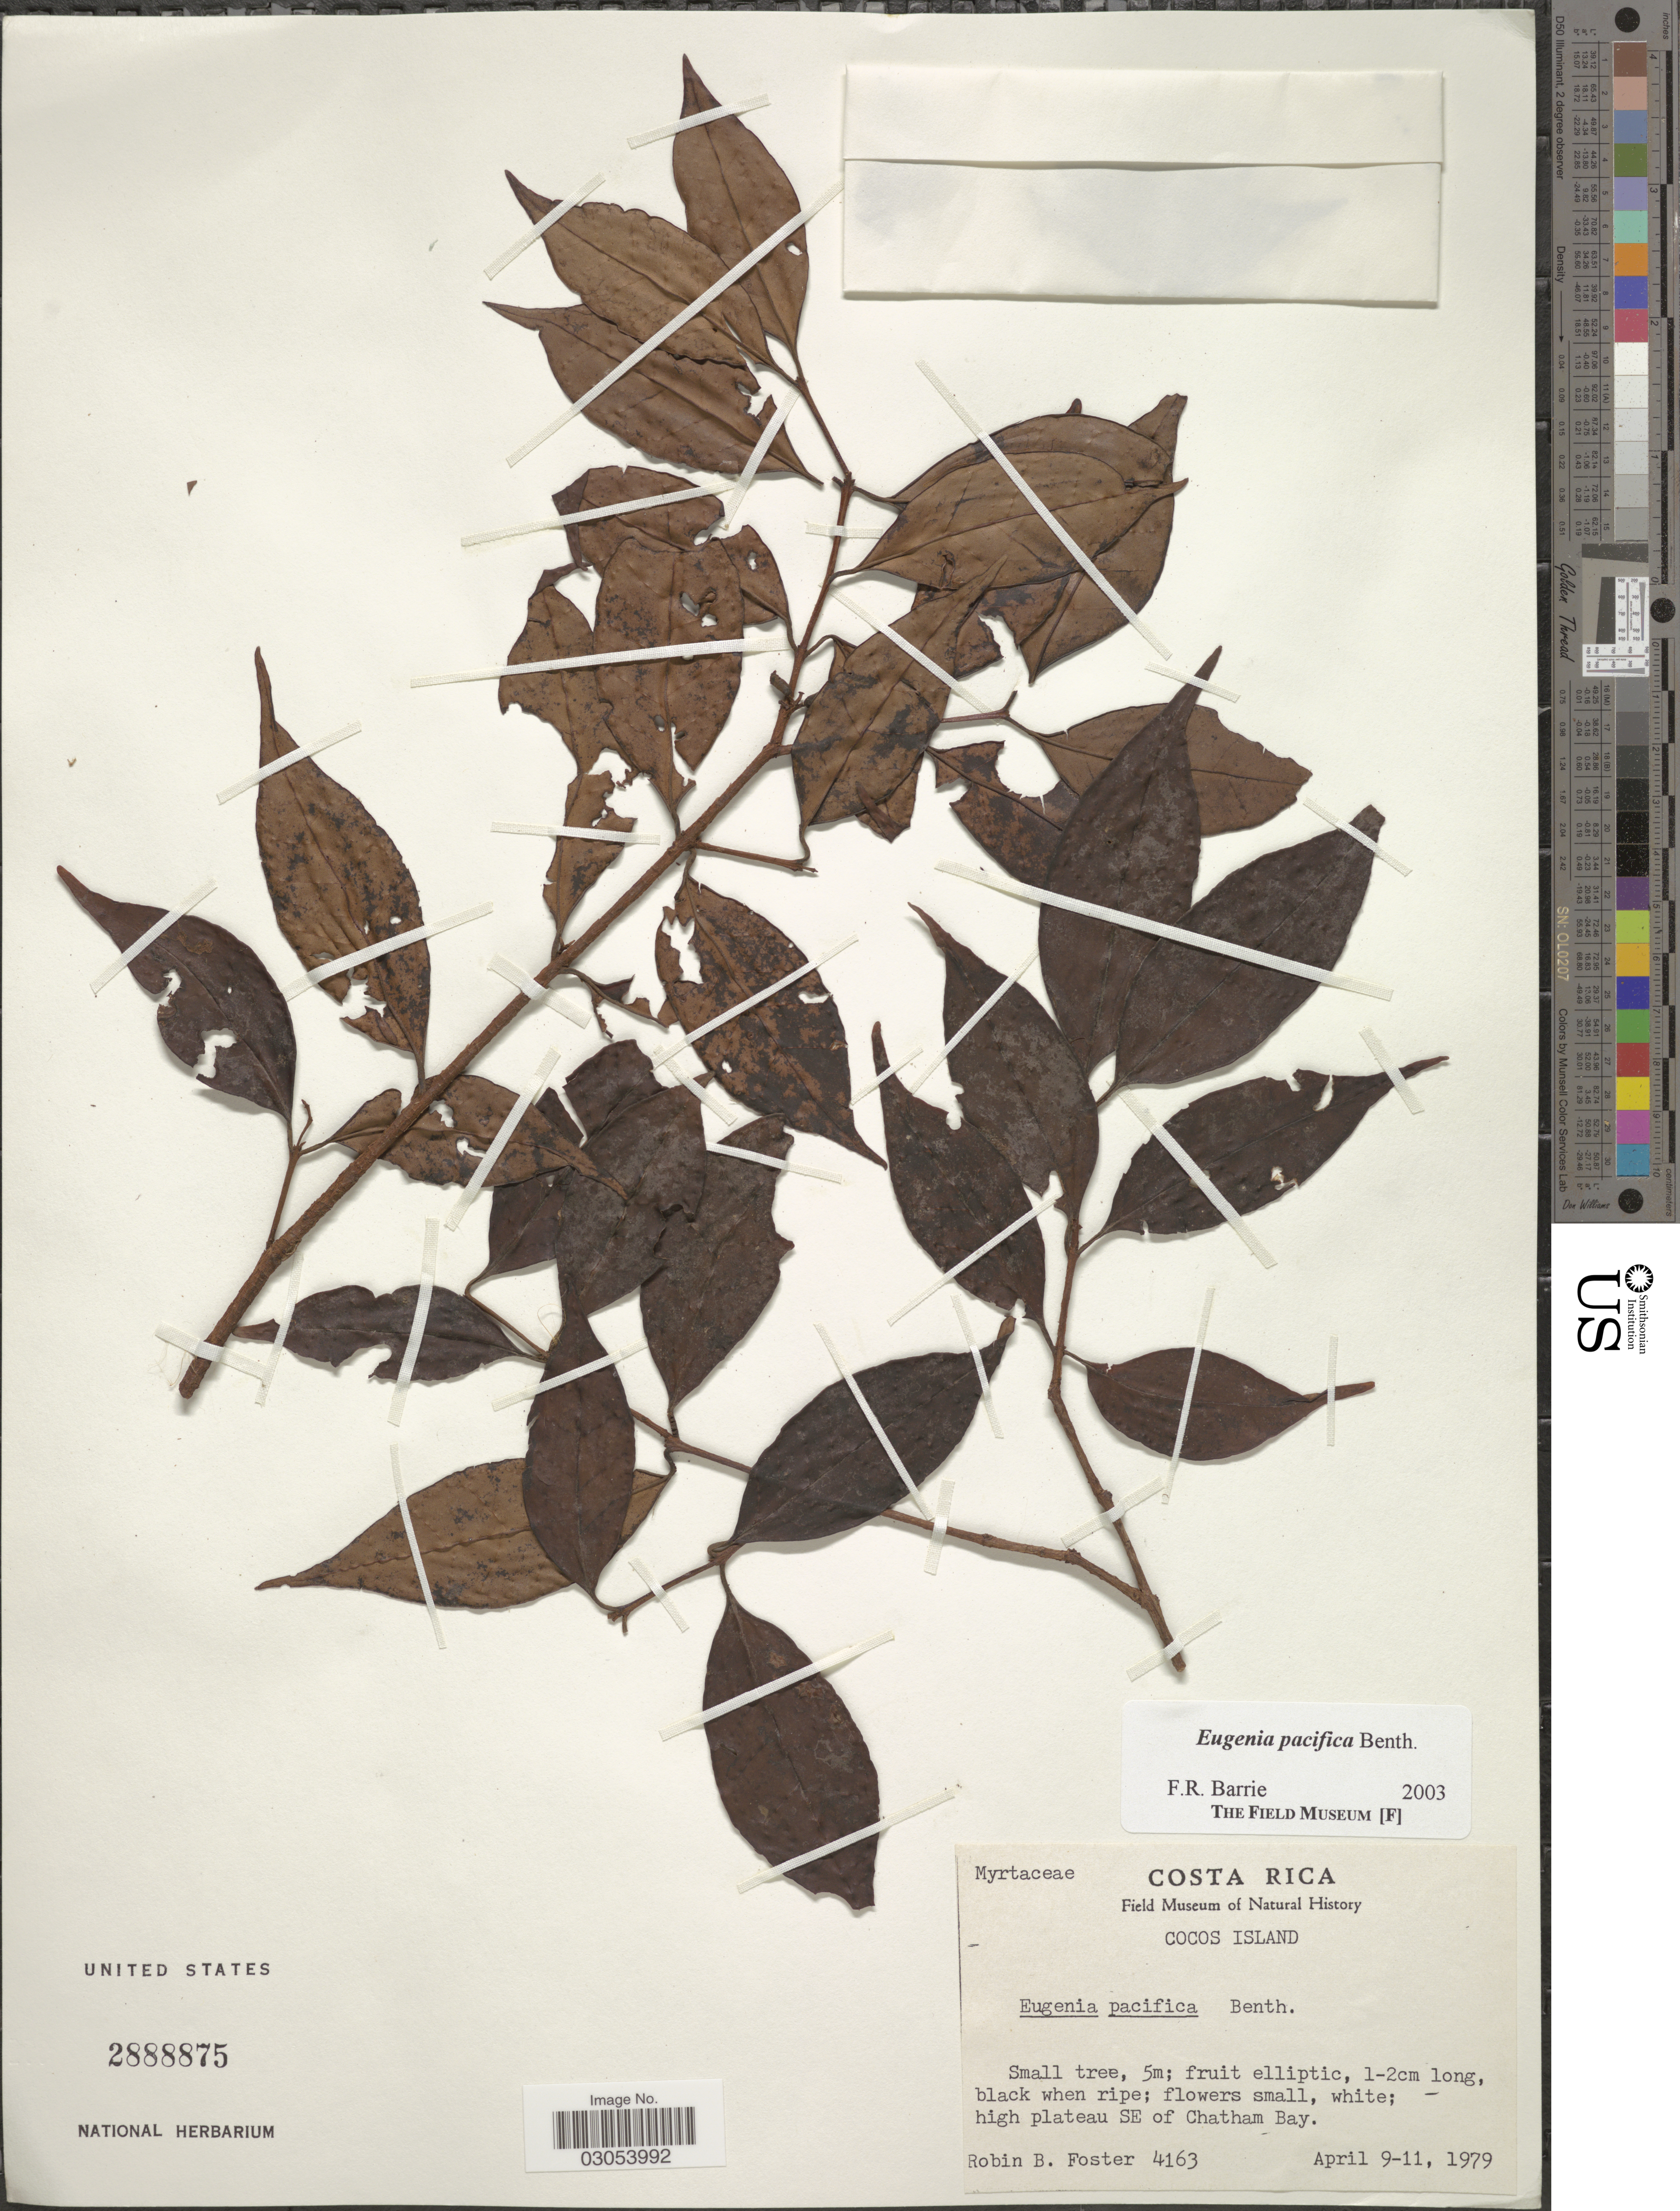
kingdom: Plantae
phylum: Tracheophyta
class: Magnoliopsida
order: Myrtales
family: Myrtaceae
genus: Eugenia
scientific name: Eugenia pacifica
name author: Benth.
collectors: R. B. Foster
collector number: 4163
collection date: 1979-04-09/1979-04-11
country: Costa Rica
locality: Cocos Island. high plateau SE of Chatham Bay.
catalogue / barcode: US 2888875